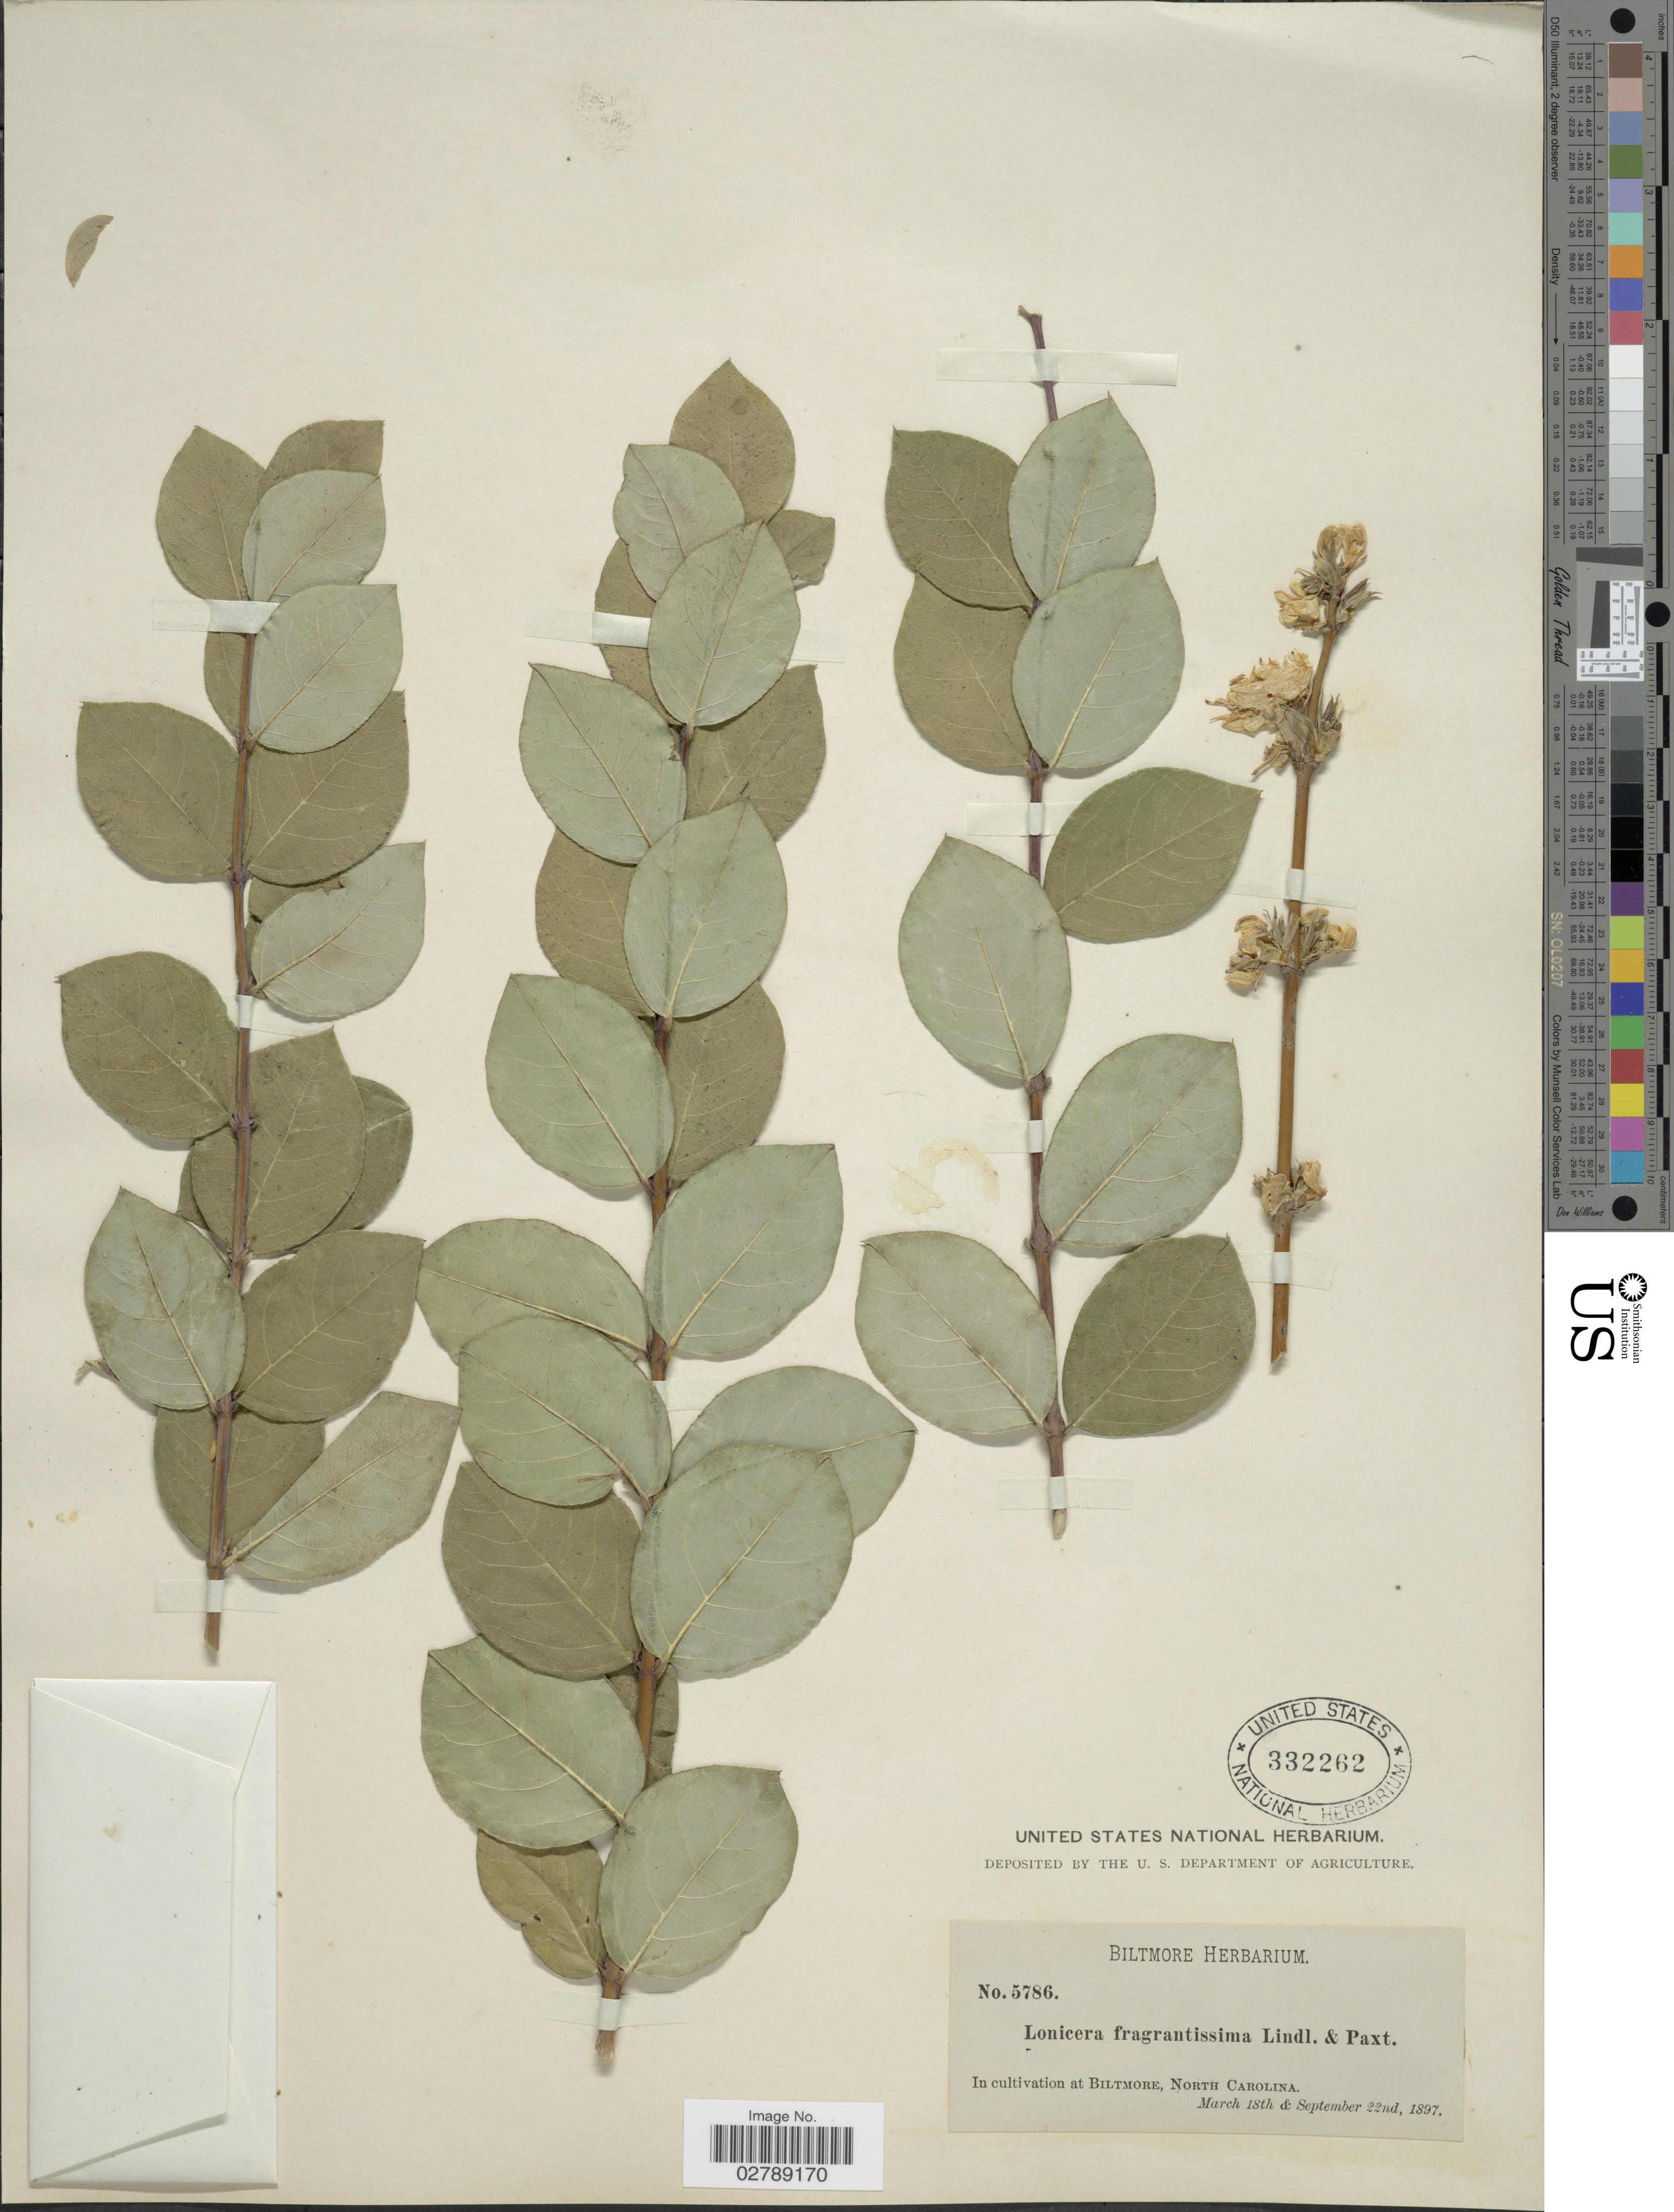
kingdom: Plantae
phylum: Tracheophyta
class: Magnoliopsida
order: Dipsacales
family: Caprifoliaceae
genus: Lonicera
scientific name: Lonicera fragrantissima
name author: Lindl. & Paxt.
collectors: ex herb. Biltmore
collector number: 5786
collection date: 1897-03-18/1897-09-22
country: United States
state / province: North Carolina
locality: In cultivation at Biltmore.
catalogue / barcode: US 332262